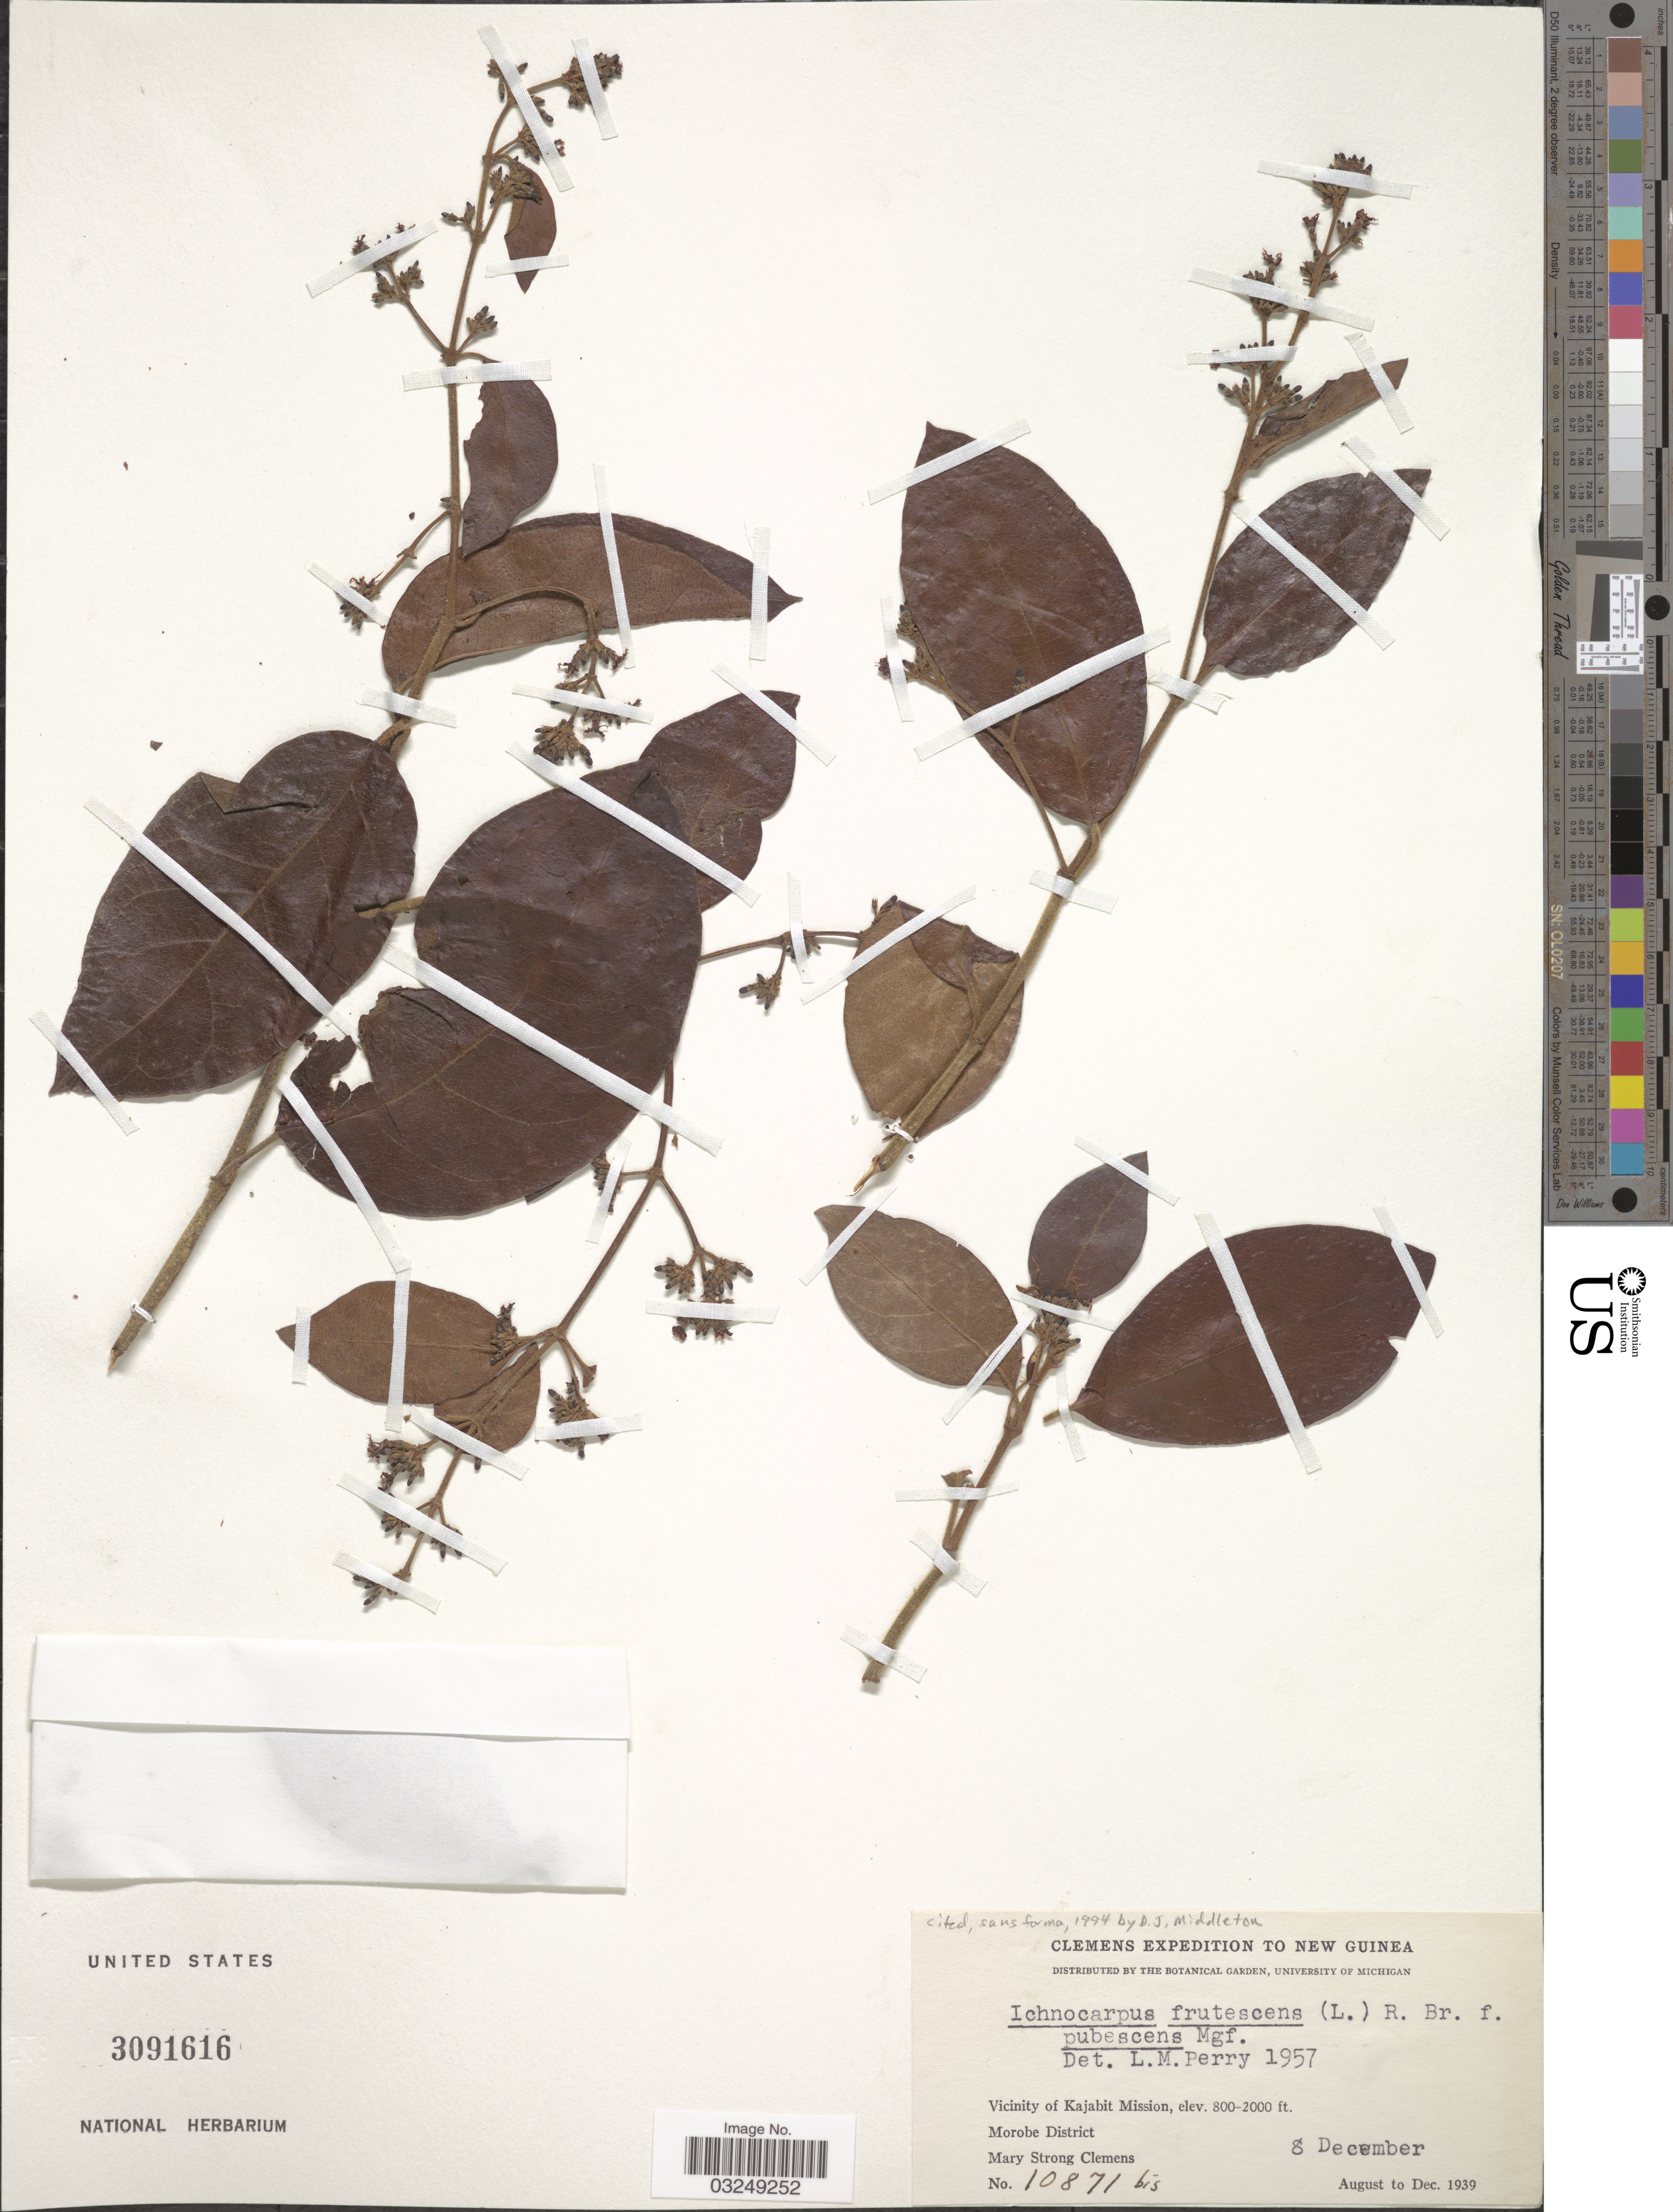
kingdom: Plantae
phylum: Tracheophyta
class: Magnoliopsida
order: Gentianales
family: Apocynaceae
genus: Ichnocarpus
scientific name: Ichnocarpus frutescens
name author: (L.) W.T. Aiton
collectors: M. S. Clemens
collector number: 10871bis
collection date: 1939-12-08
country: Papua New Guinea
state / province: Morobe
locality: New Guinea. Vicinity of Kajabit Mission. Morobe District.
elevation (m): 244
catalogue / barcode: US 3091616